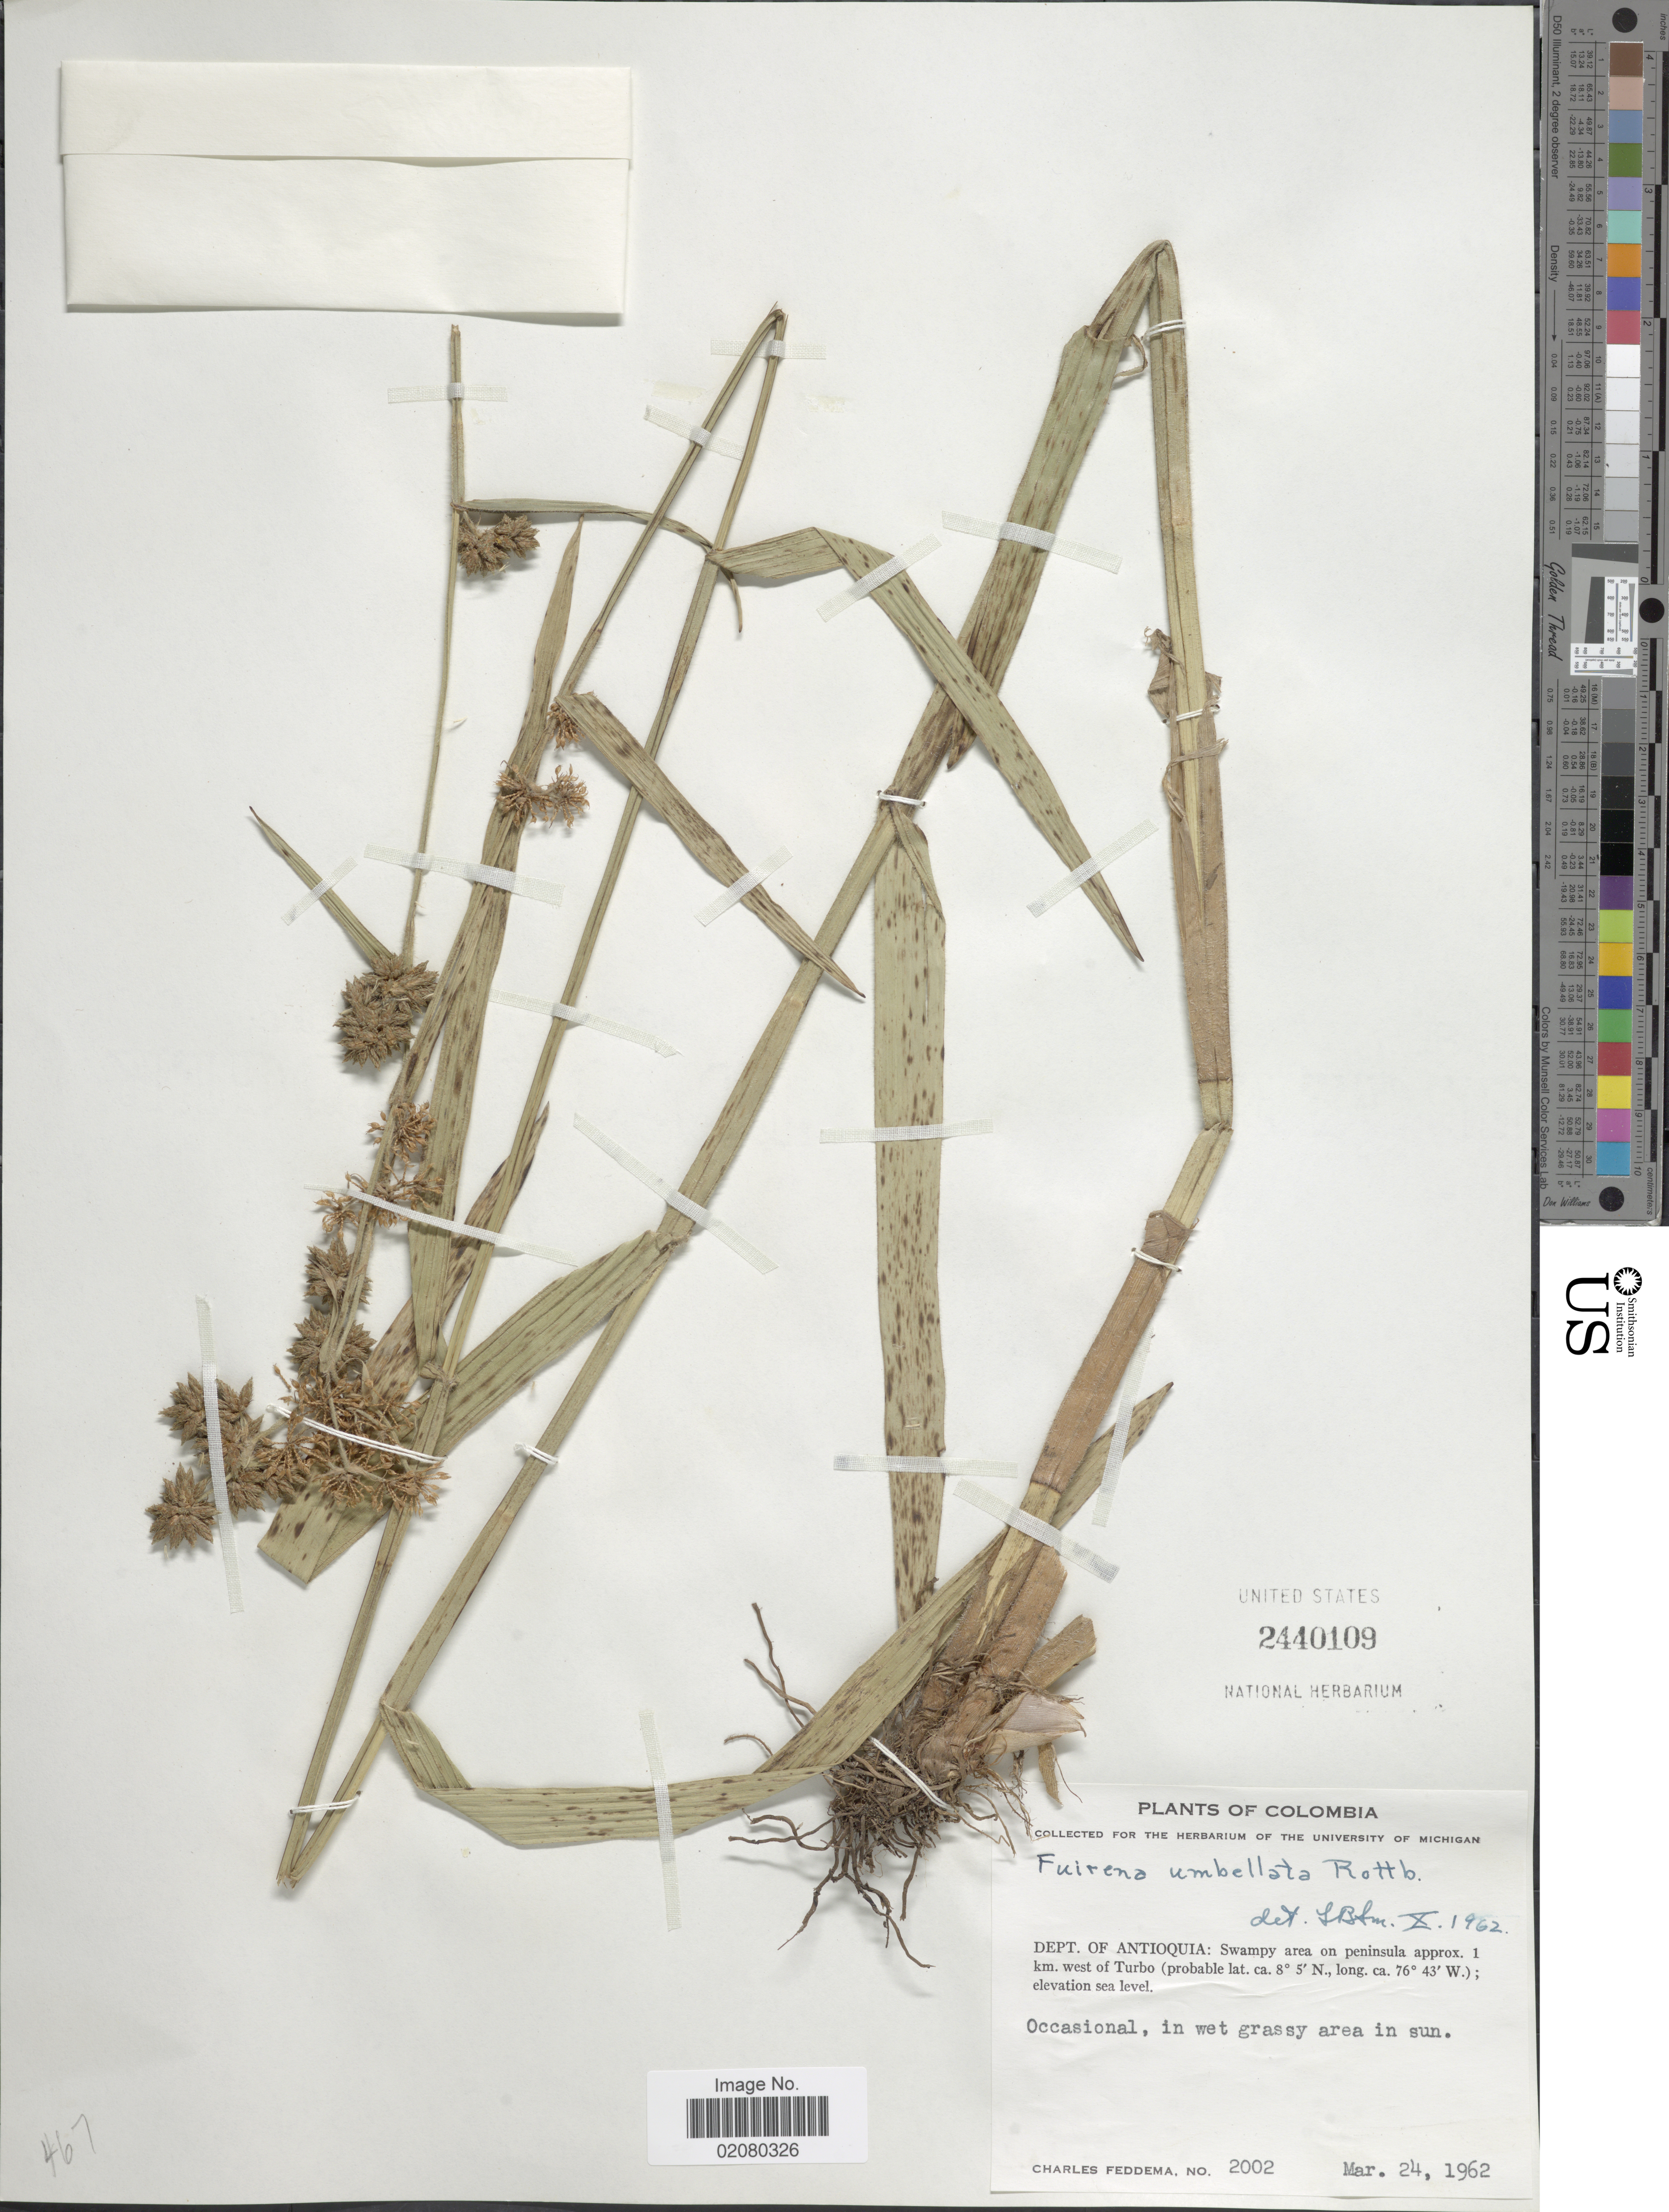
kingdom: Plantae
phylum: Tracheophyta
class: Liliopsida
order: Poales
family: Cyperaceae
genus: Fuirena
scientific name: Fuirena umbellata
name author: Rottb.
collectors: C. Feddema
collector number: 2002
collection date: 1962-03-24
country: Colombia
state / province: Antioquia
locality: Dept. of Antioquia: Swampy area on peninsula approx. 1 km. west of Turbo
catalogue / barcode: US 2440109